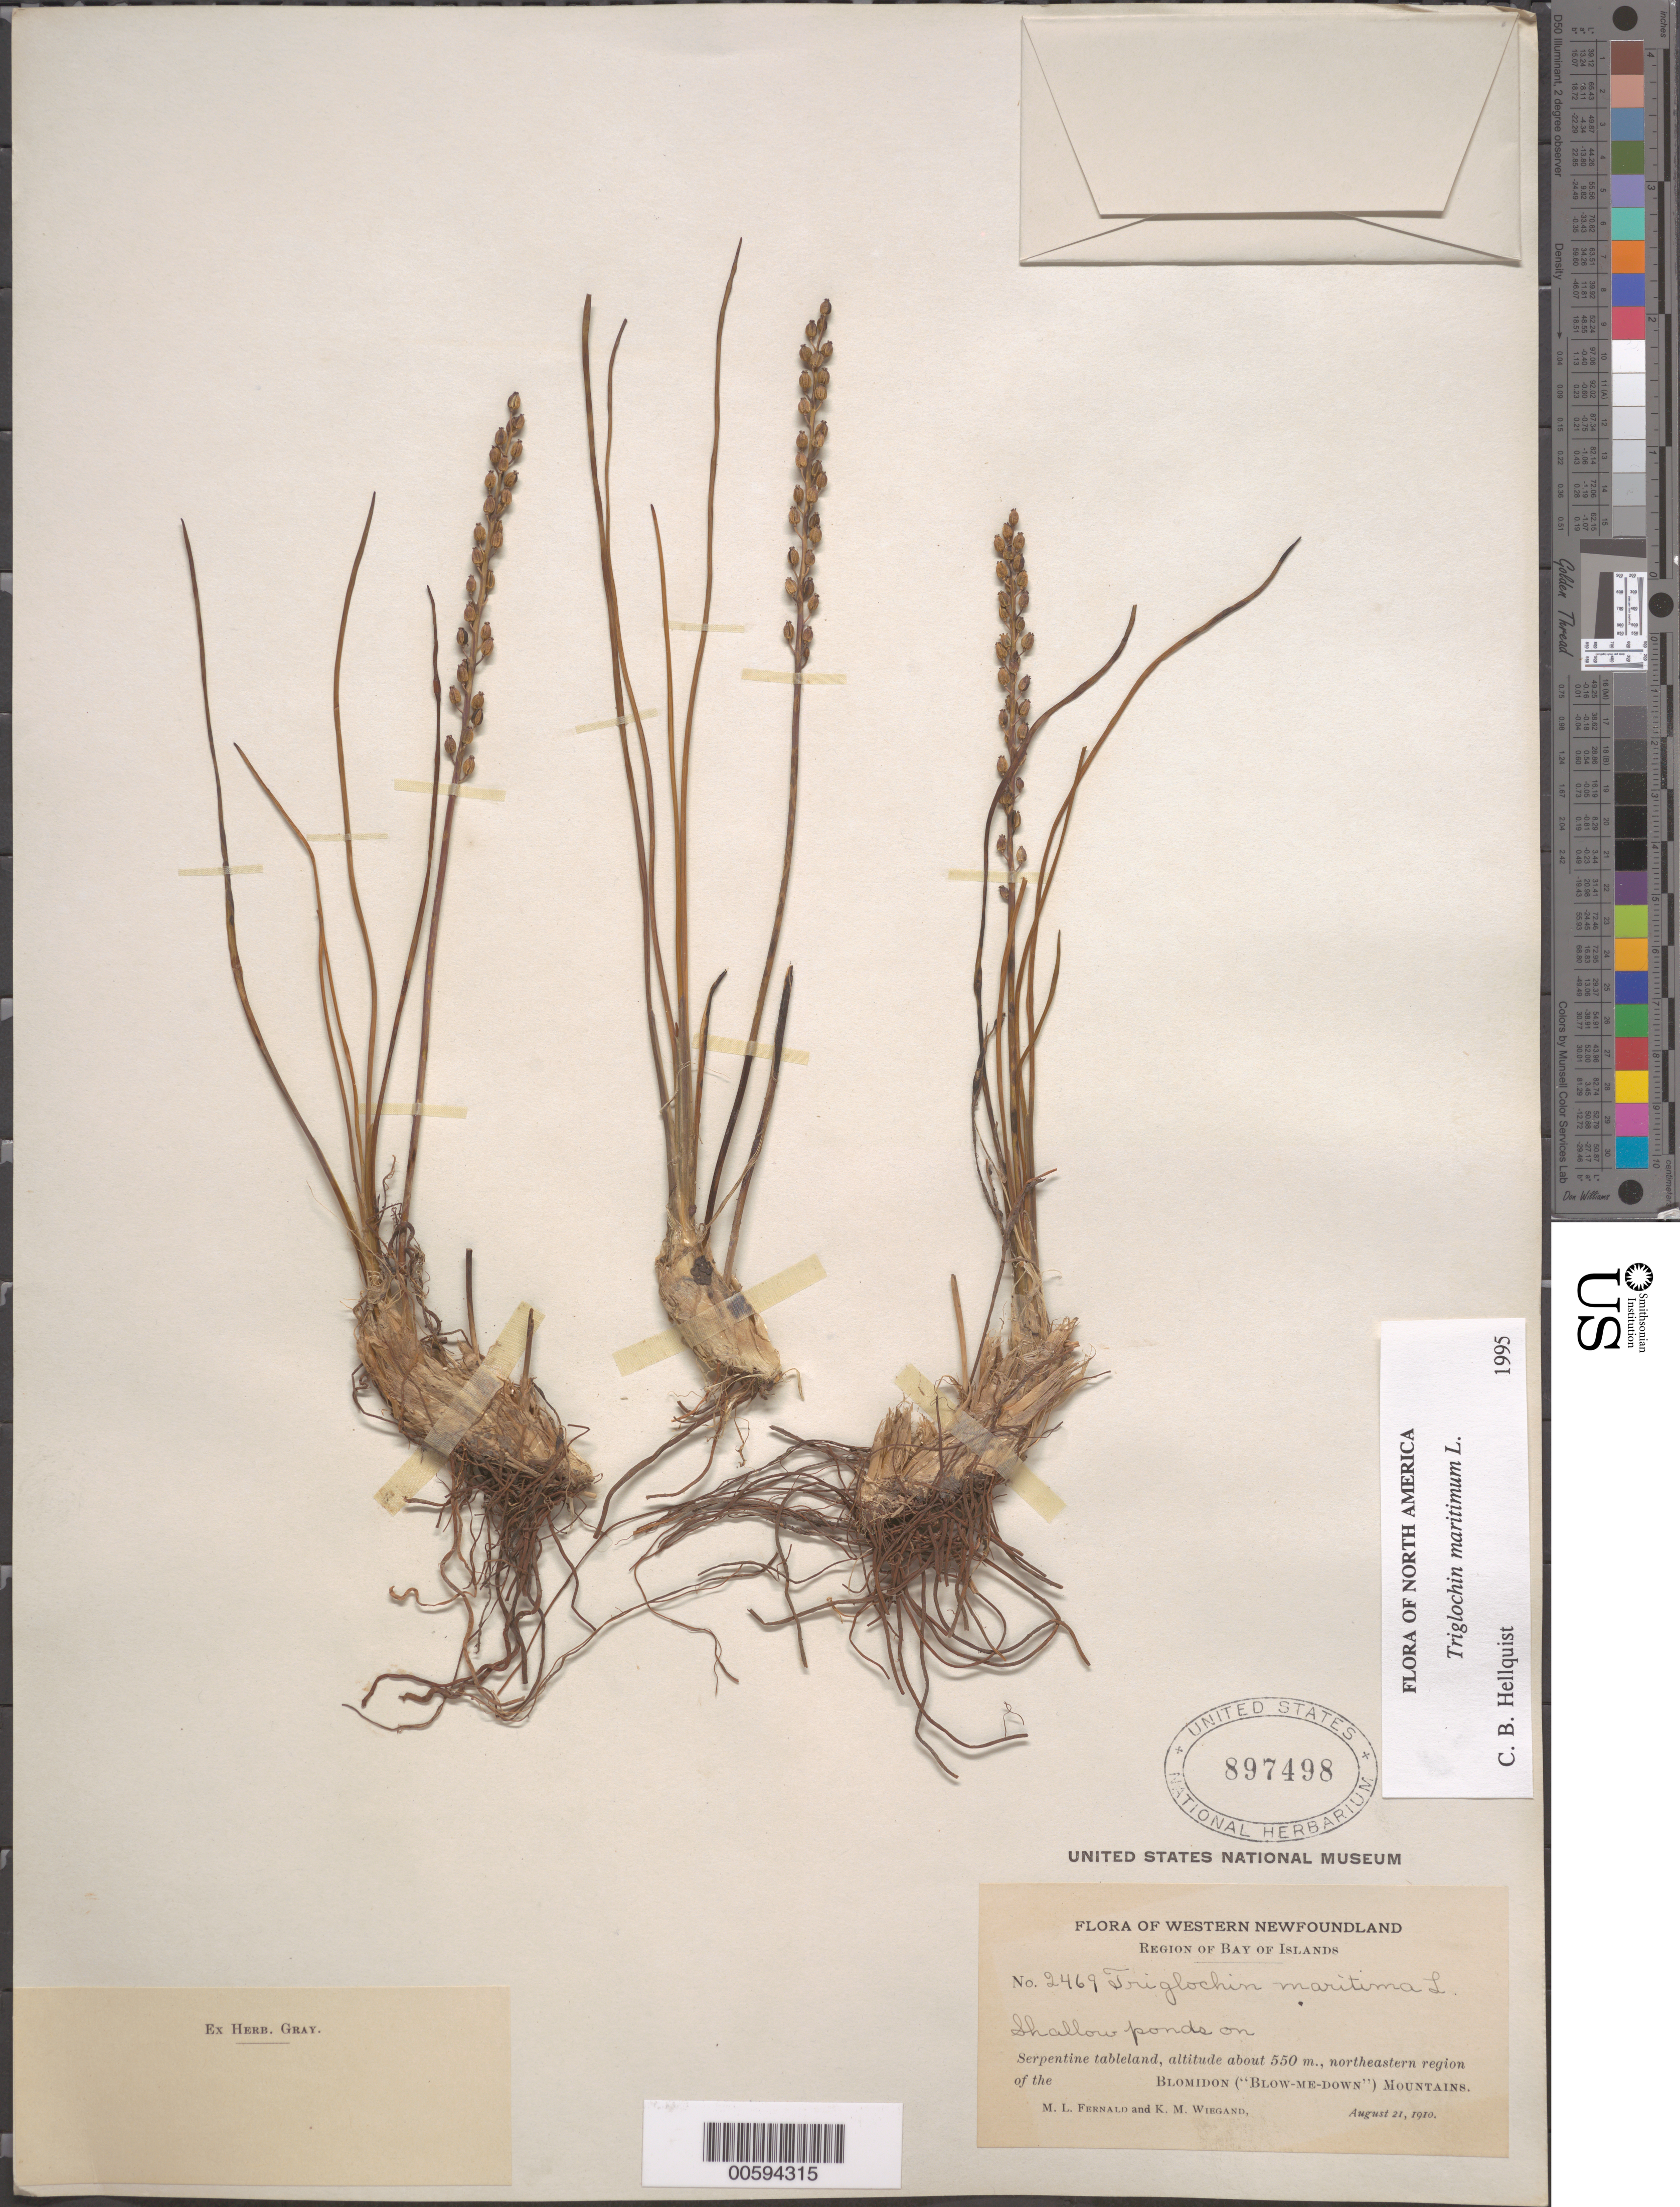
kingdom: Plantae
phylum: Tracheophyta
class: Liliopsida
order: Alismatales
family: Juncaginaceae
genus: Triglochin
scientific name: Triglochin maritima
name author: L.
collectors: M. L. Fernald & K. M. Wiegand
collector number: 2469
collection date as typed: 21 Aug 1910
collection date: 1910-08-21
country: Canada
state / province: Newfoundland and Labrador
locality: Blomidon Mountains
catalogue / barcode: US 897498